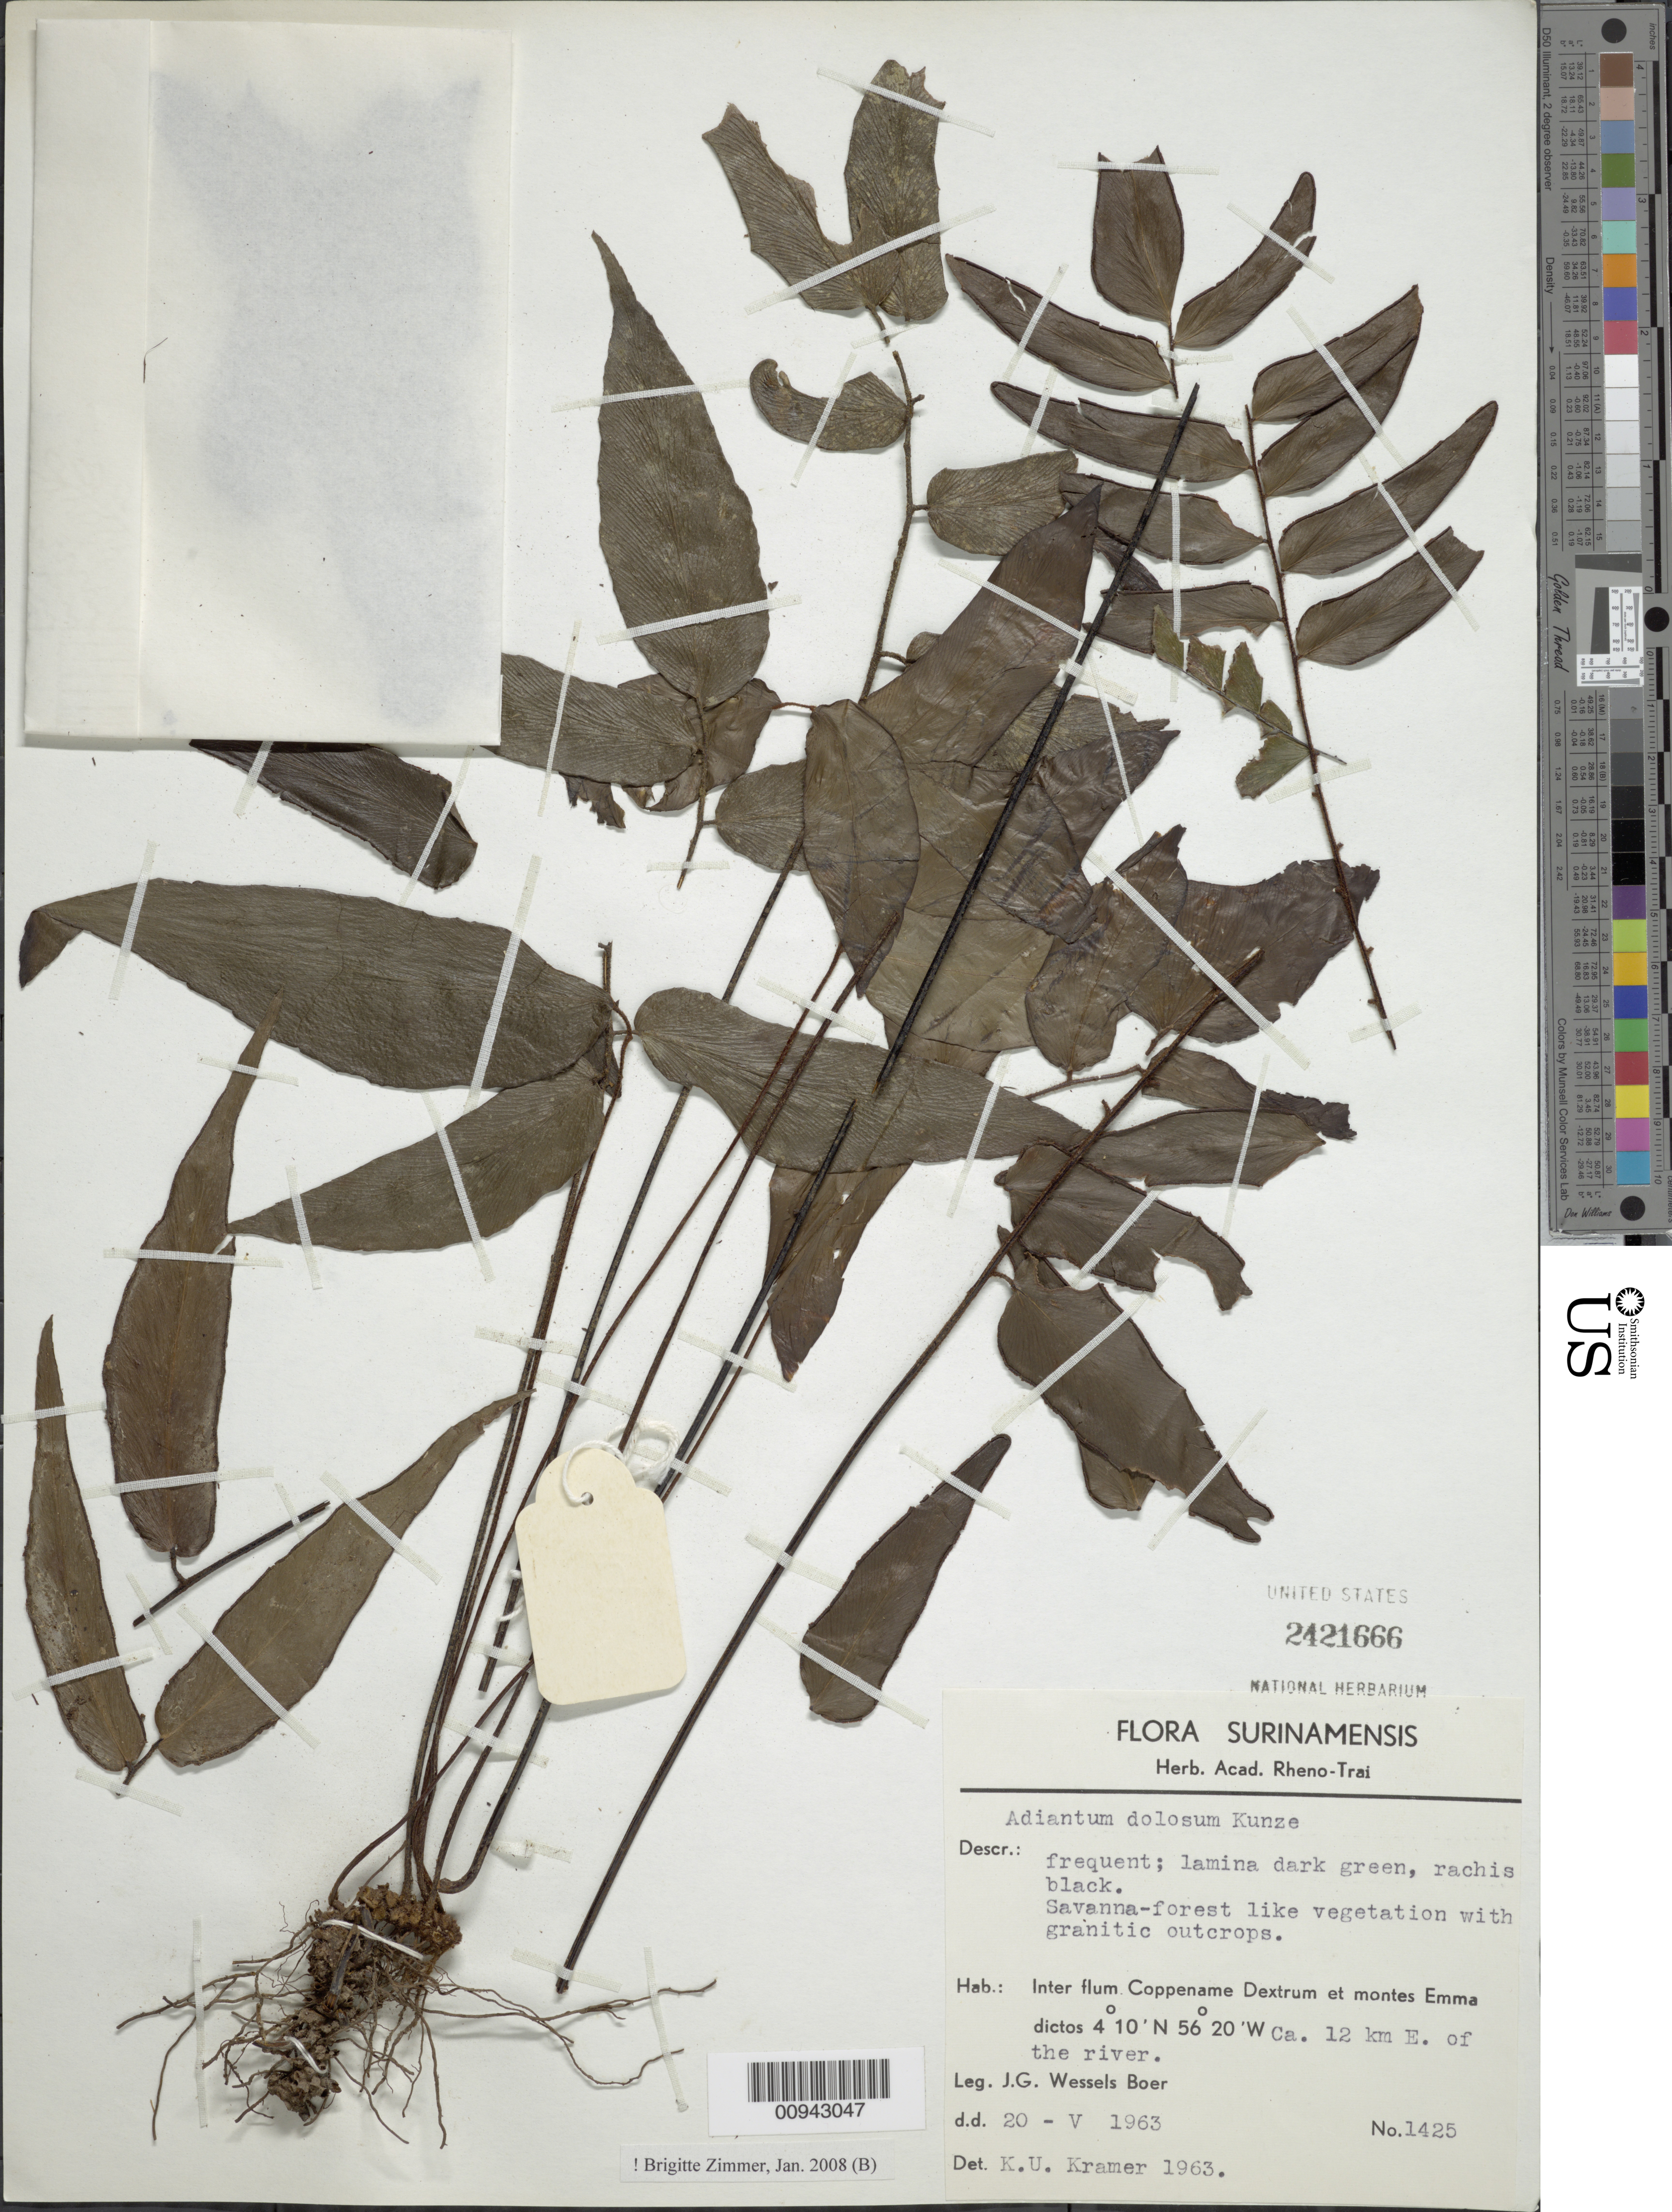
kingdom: Plantae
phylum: Tracheophyta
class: Polypodiopsida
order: Polypodiales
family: Pteridaceae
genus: Adiantum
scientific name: Adiantum dolosum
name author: Kunze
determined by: Zimmer, B.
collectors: J. G. Wessels Boer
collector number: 1425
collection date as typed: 20-May-63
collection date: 1963-05-20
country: Suriname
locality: Coppename Dextrum inter flum. et montes Emma; ca 12 km E of the river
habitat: Savanna-forest like vegetation with granitic outcrops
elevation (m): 75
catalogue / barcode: US 2421666